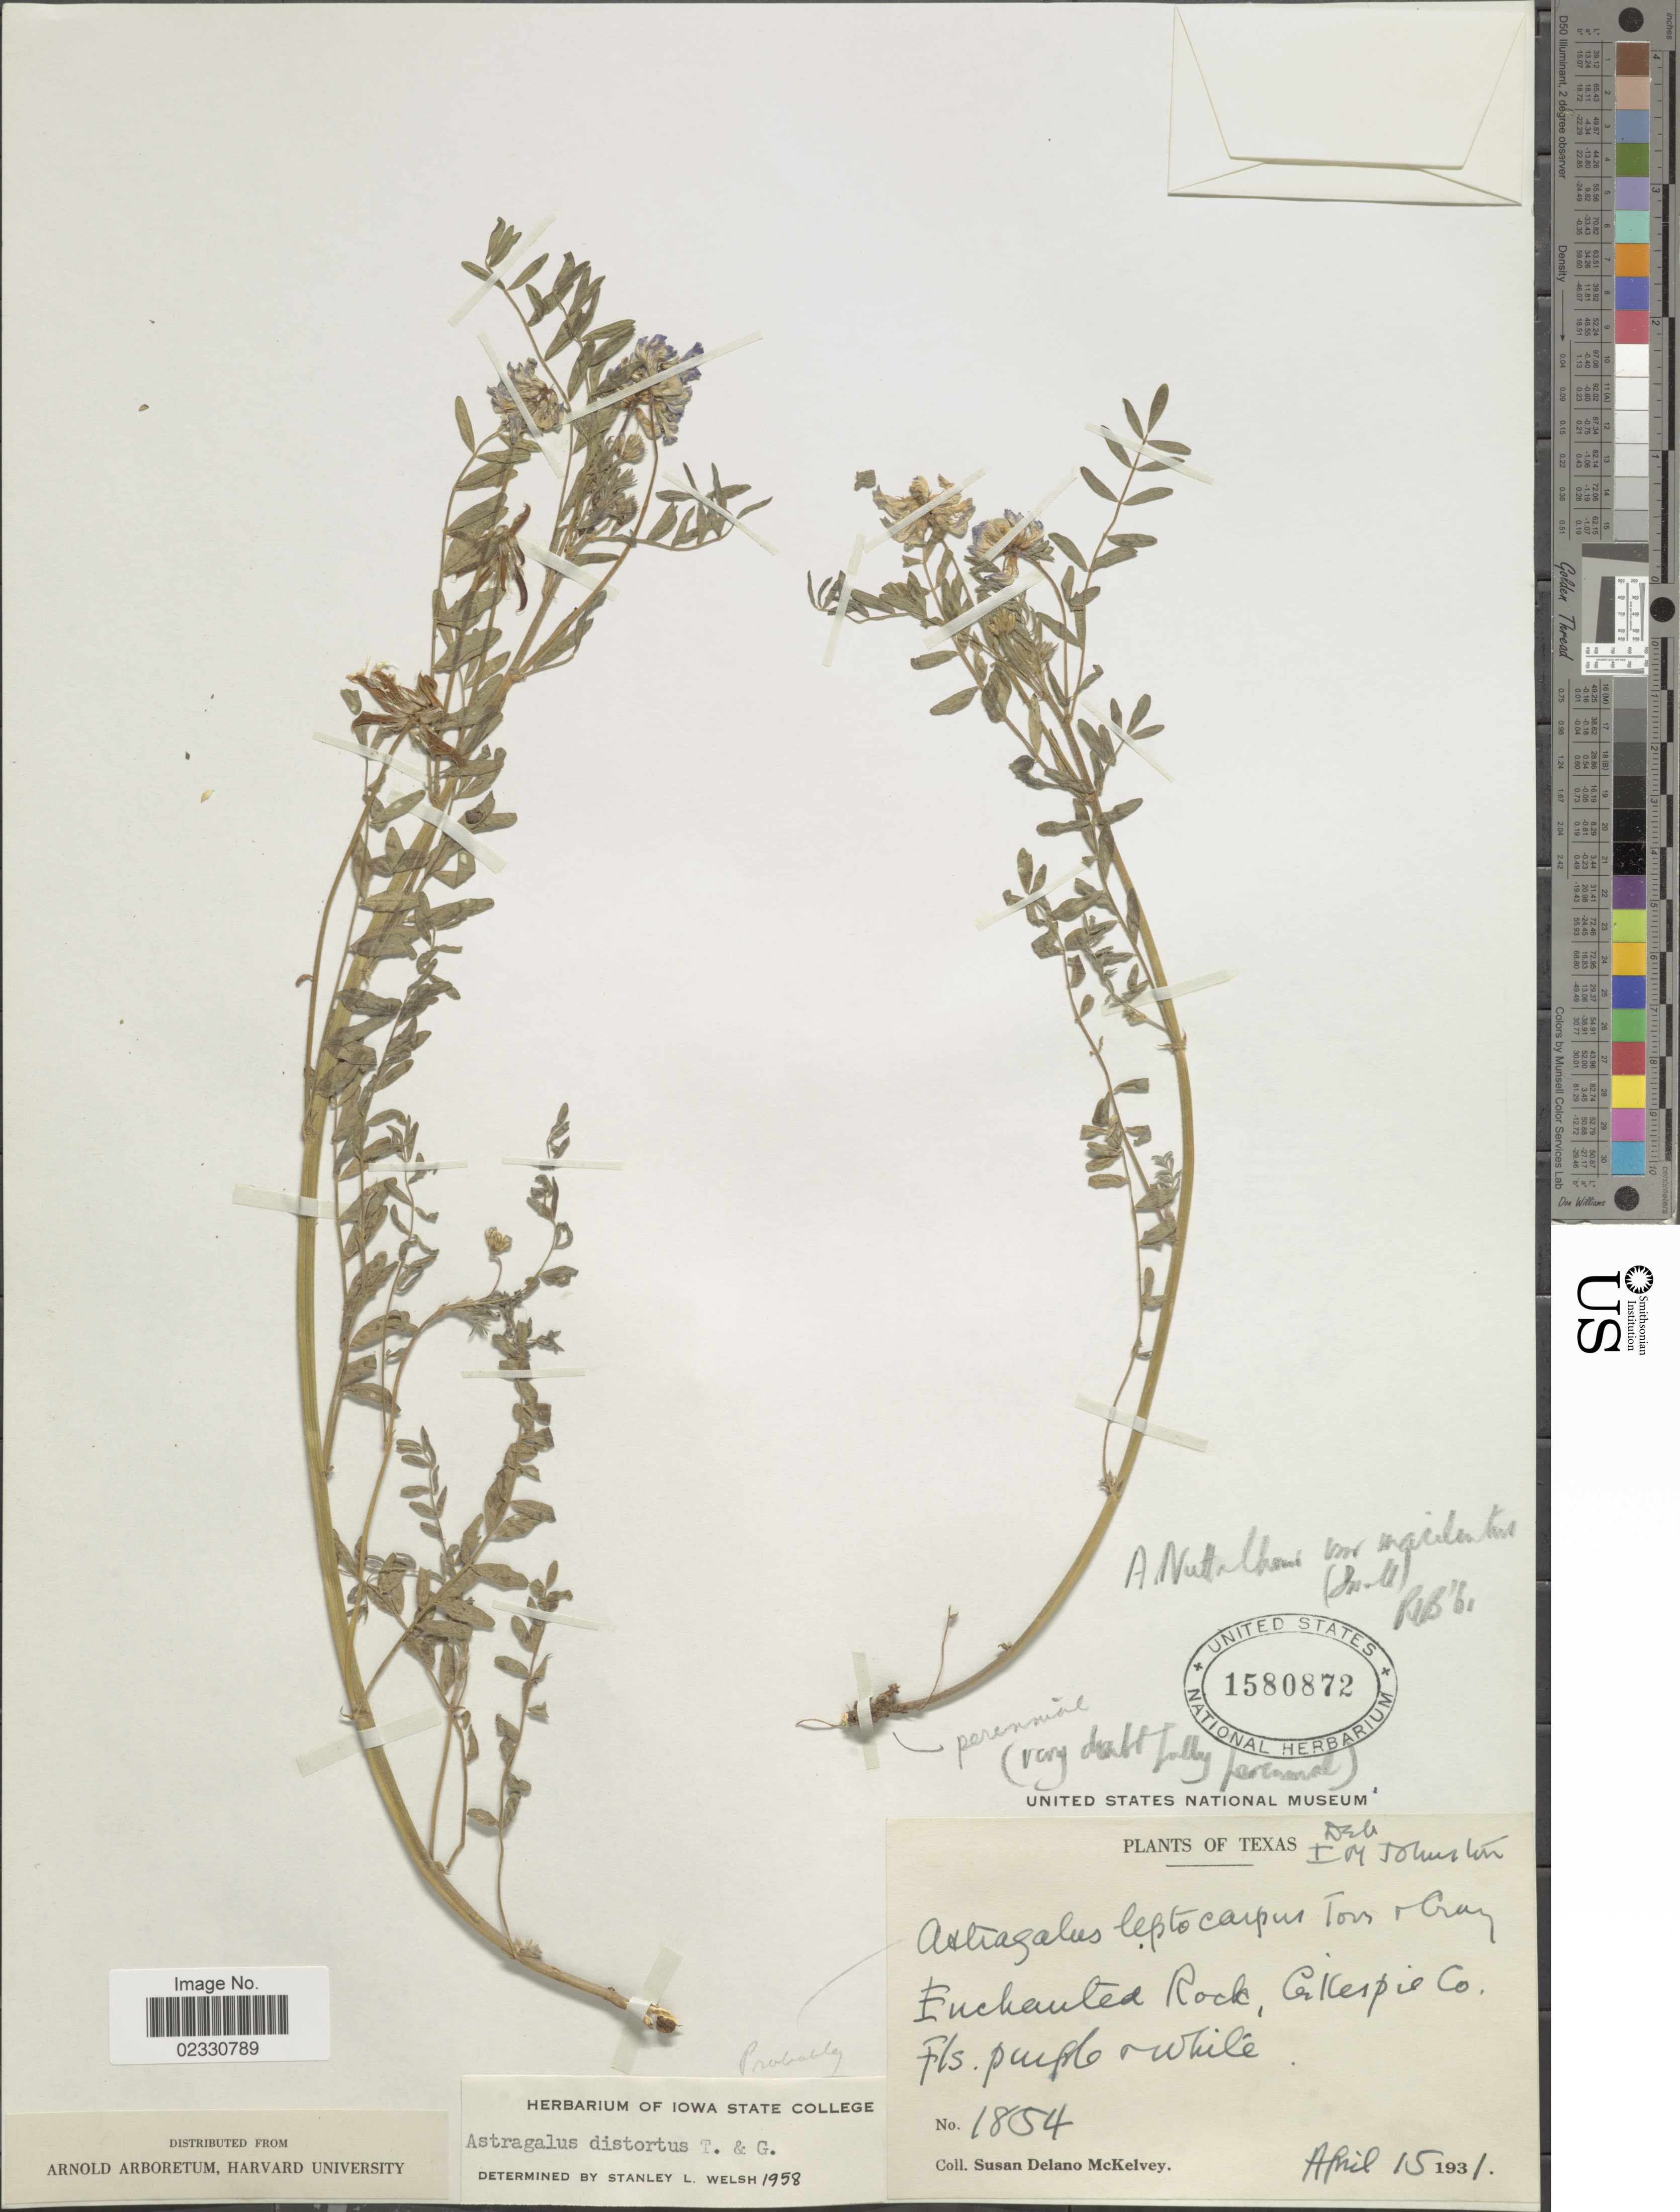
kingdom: Plantae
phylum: Tracheophyta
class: Magnoliopsida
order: Fabales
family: Fabaceae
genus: Astragalus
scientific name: Astragalus distortus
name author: Torr. & A. Gray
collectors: S. A. McKelvey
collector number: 1854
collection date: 1931-04-15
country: United States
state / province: Texas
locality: Enchanted Rock, Gillespie Co.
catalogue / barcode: US 1580872